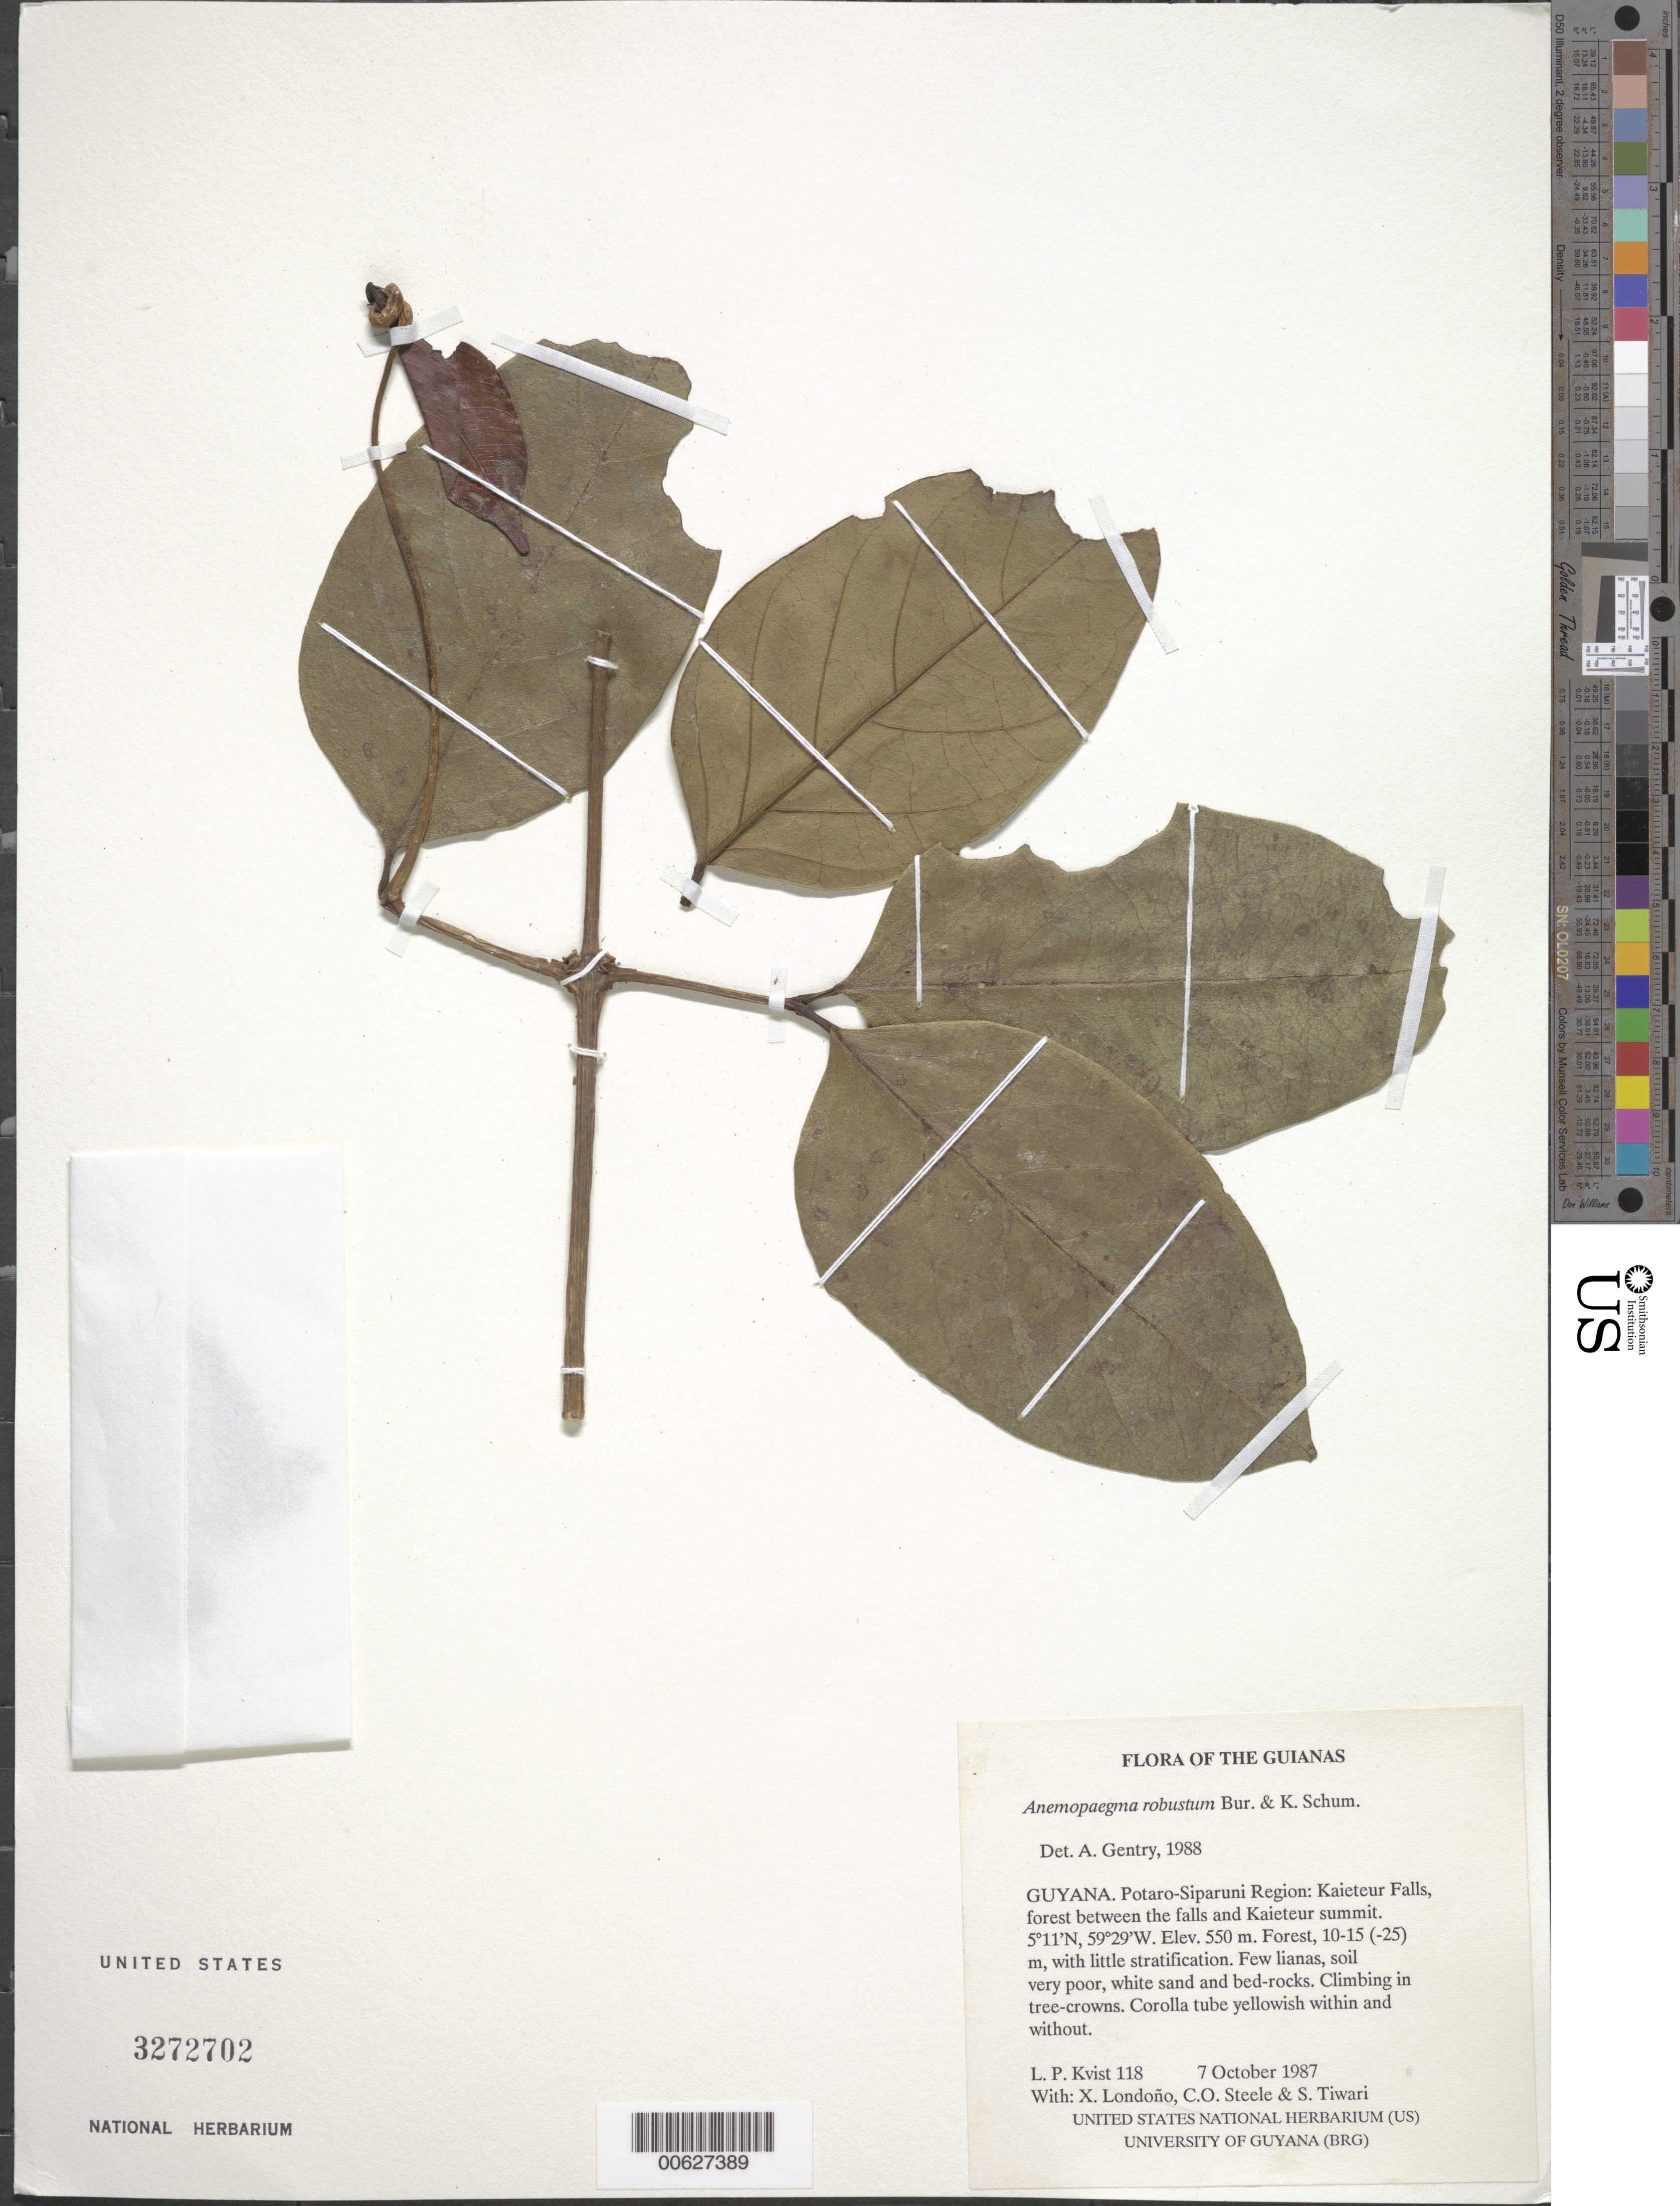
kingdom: Plantae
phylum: Tracheophyta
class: Magnoliopsida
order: Lamiales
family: Bignoniaceae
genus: Anemopaegma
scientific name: Anemopaegma robustum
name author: Bureau & K. Schum.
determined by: Gentry, A. H.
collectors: L. P. Kvist, X. Londoño, O. C. Steele & S. Tiwari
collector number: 118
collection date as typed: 7 October 1987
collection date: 1987-10-07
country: Guyana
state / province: Potaro-Siparuni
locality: Kaieteur Falls, between the falls and Kaieteur summit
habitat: Forest, 10-15 (-25) m, with little stratification. Few lianas, soil very poor, white sand and bed-rocks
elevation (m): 550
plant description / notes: In tree-crowns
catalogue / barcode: US 3272702